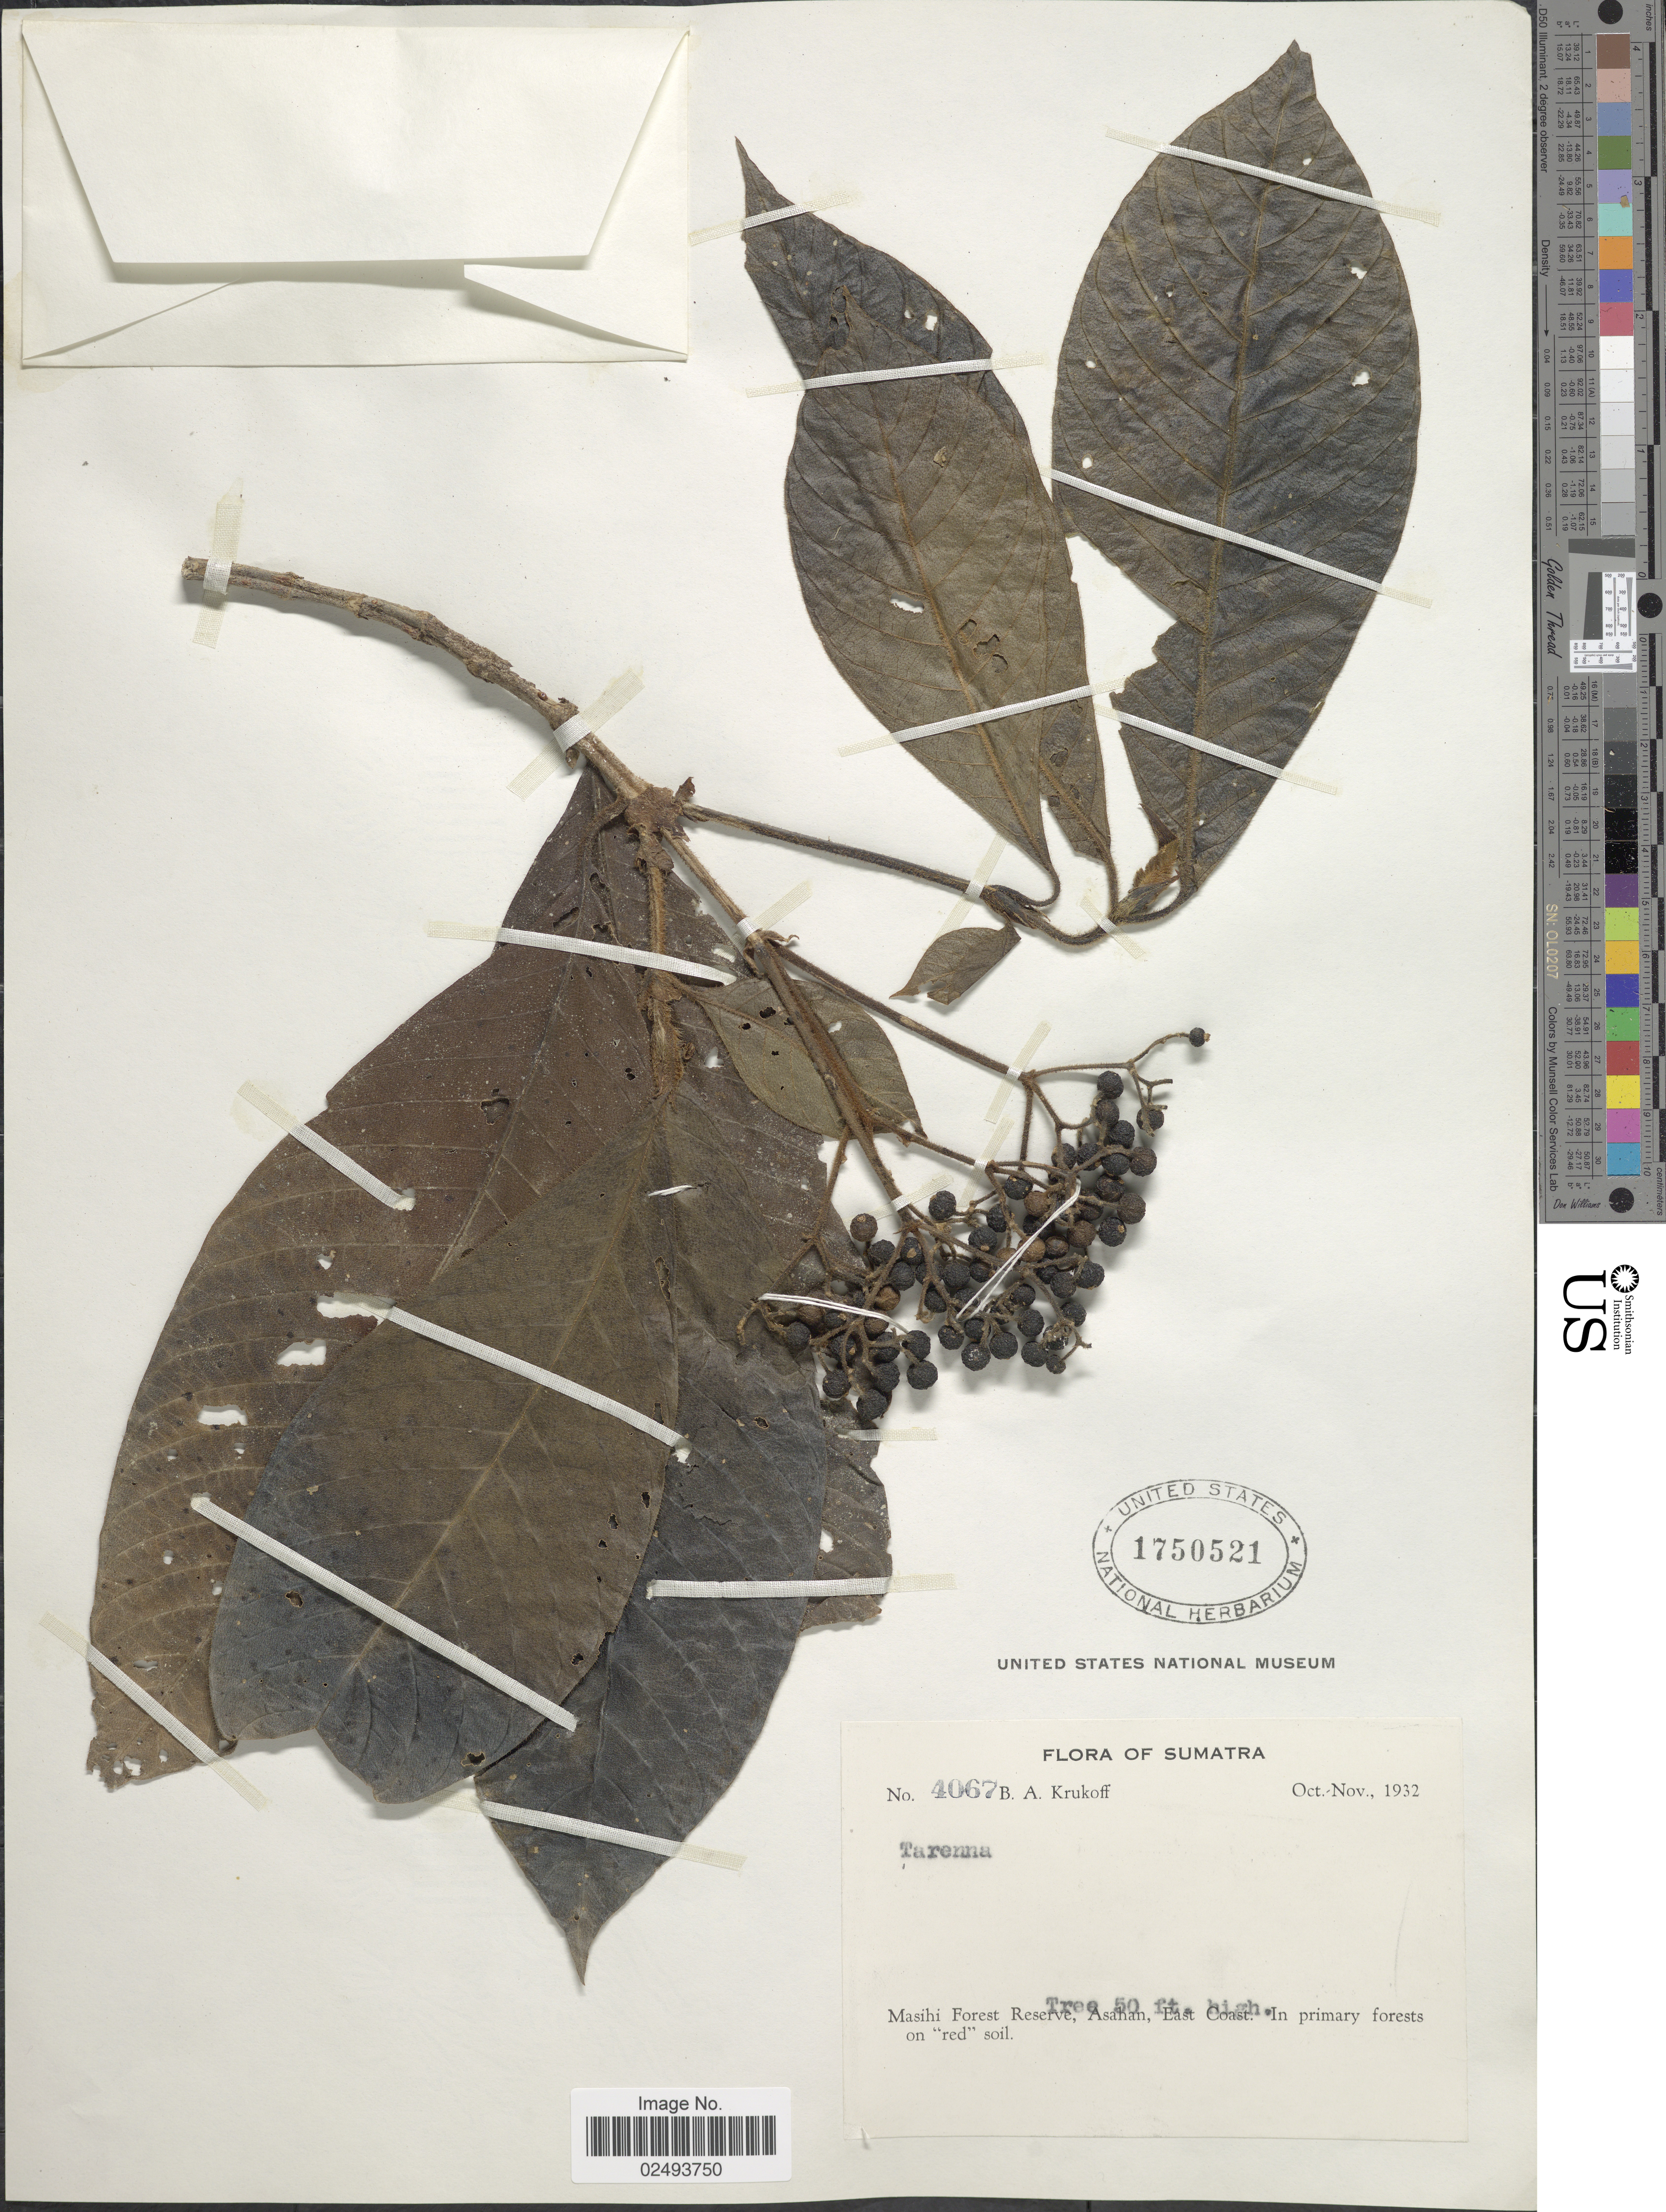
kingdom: Plantae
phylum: Tracheophyta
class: Magnoliopsida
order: Gentianales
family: Rubiaceae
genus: Tarenna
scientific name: Tarenna sp.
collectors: B. A. Krukoff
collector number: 4067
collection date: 1932-10/1932-11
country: Indonesia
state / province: Sumatra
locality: Masihi Forest Reserve, Asahan, East Coast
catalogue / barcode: US 1750521